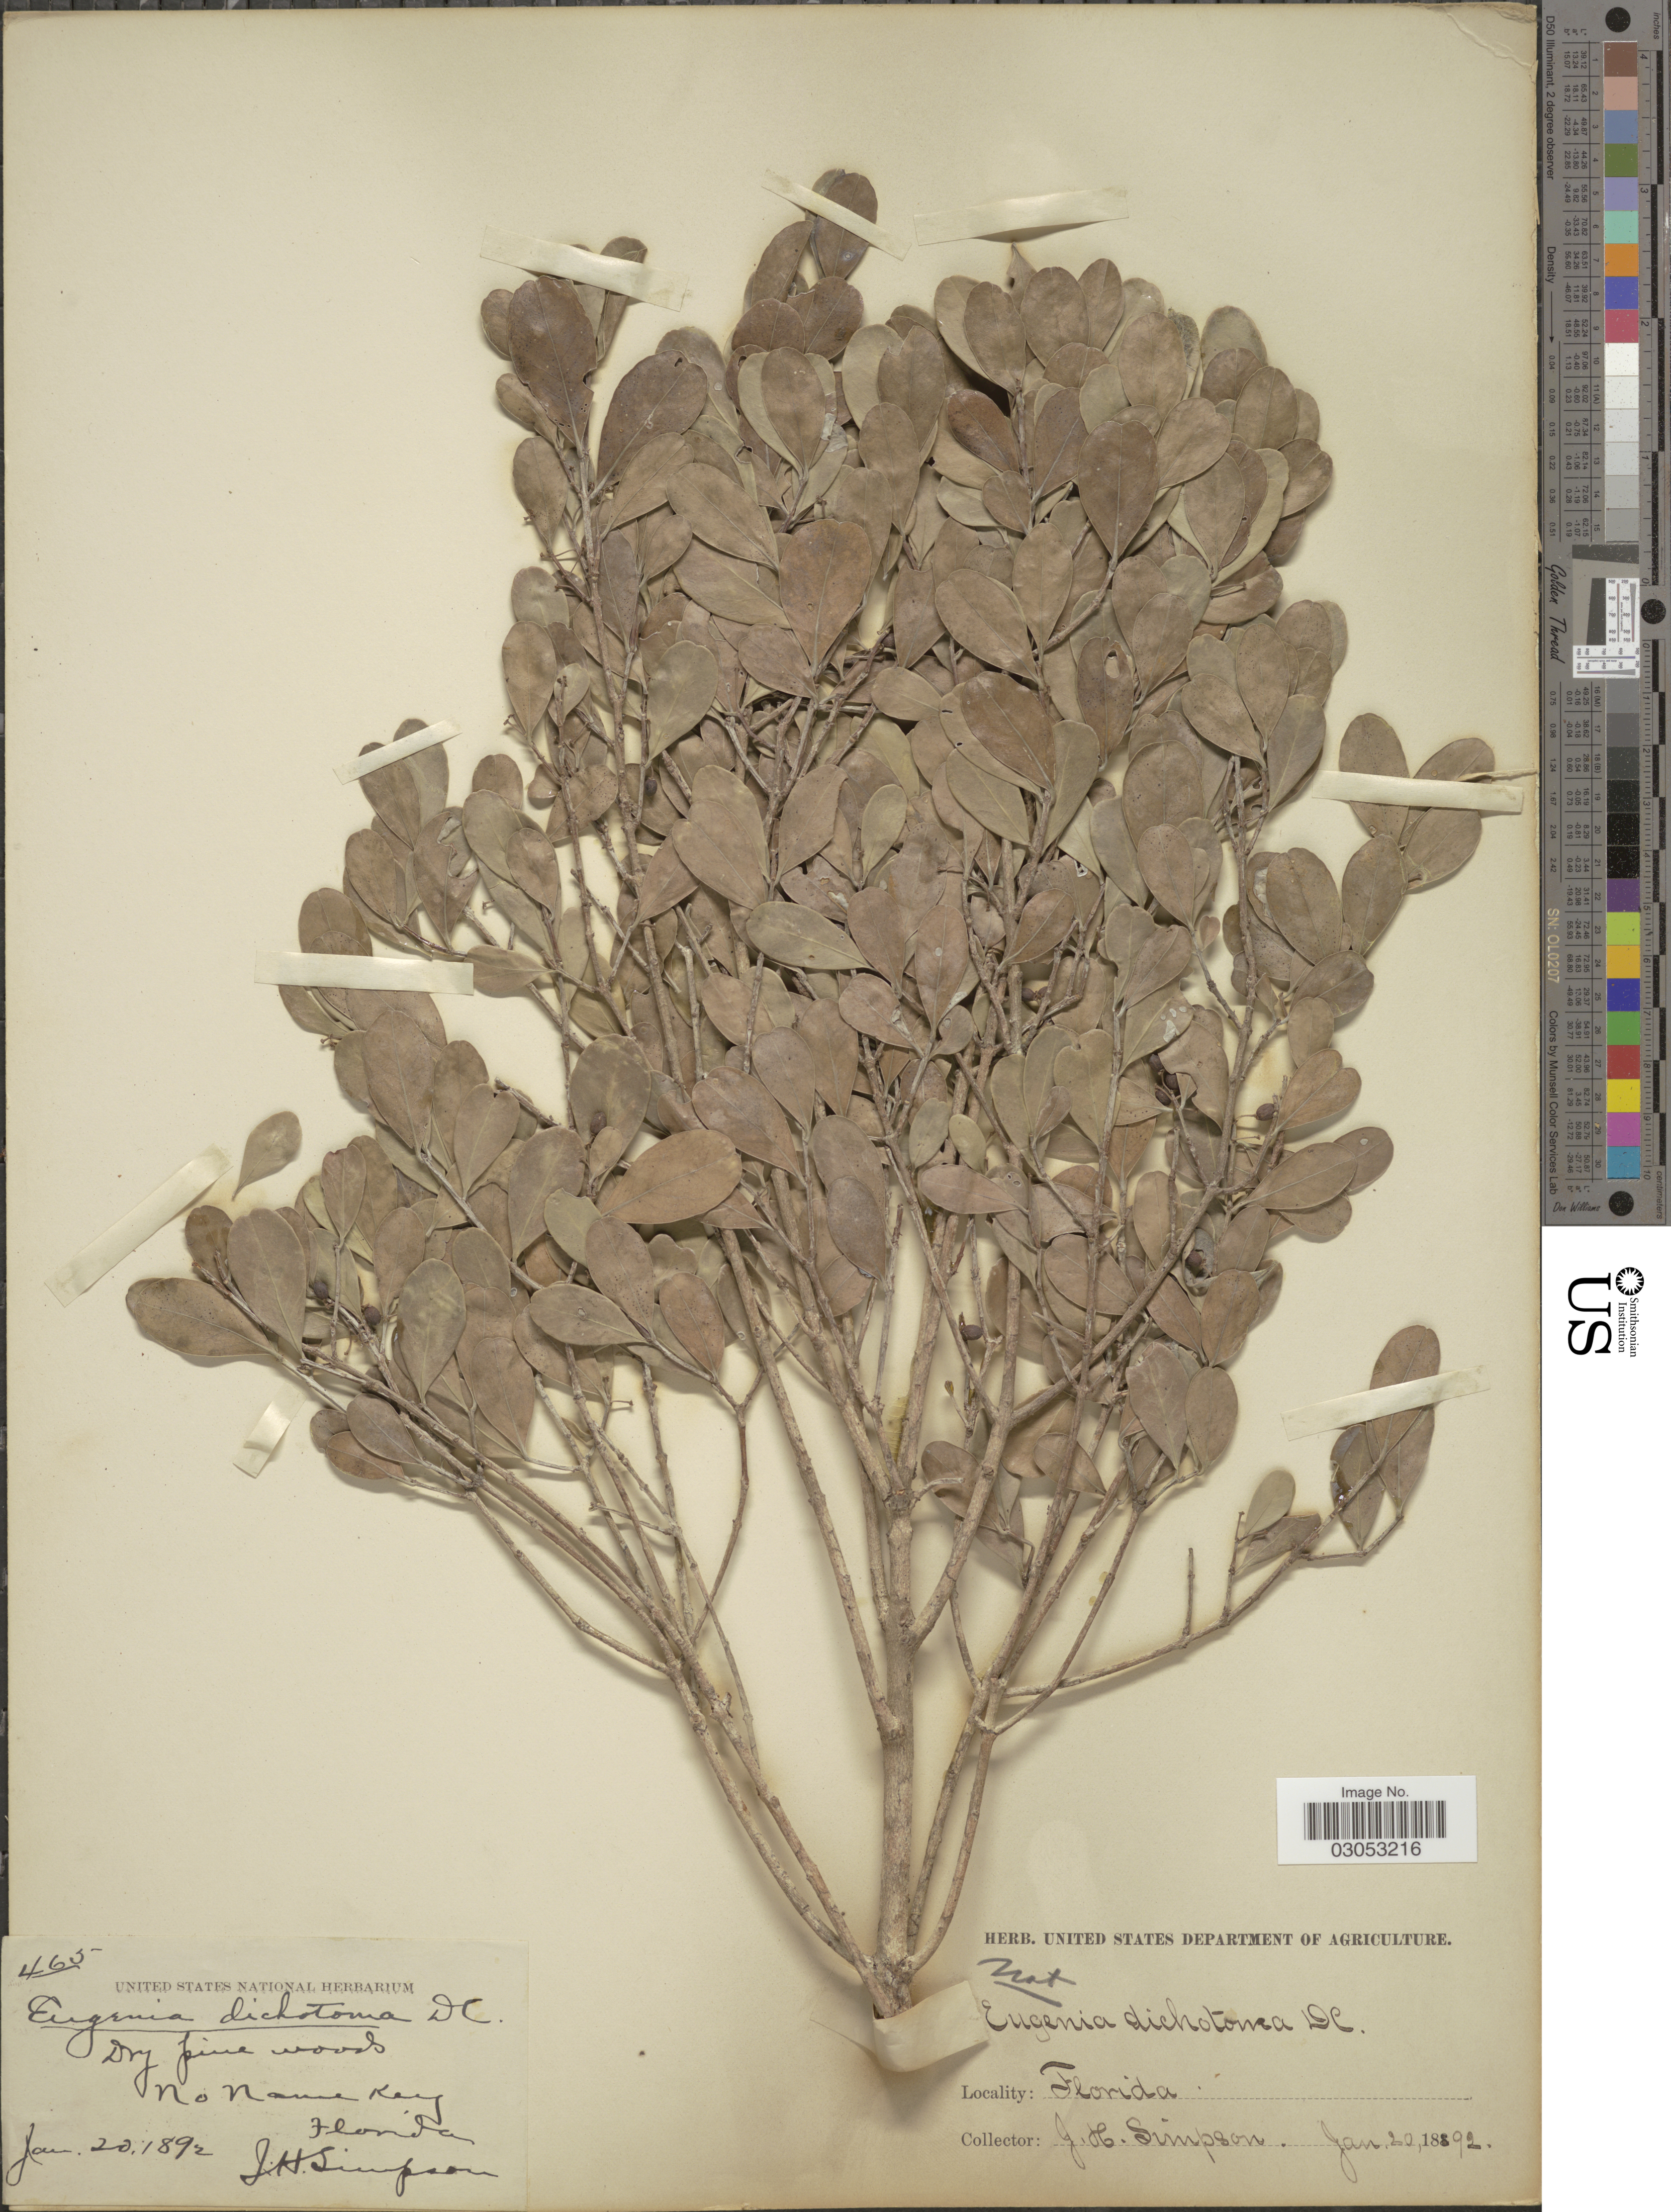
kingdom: Plantae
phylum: Tracheophyta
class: Magnoliopsida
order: Myrtales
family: Myrtaceae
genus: Eugenia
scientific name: Eugenia foetida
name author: Pers.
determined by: Strong, Mark T., (BOT), Smithsonian Institution - National Museum of Natural History (UNITED STATES)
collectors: J. H. Simpson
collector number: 465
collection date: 1892-01-20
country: United States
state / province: Florida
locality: No Name Key.